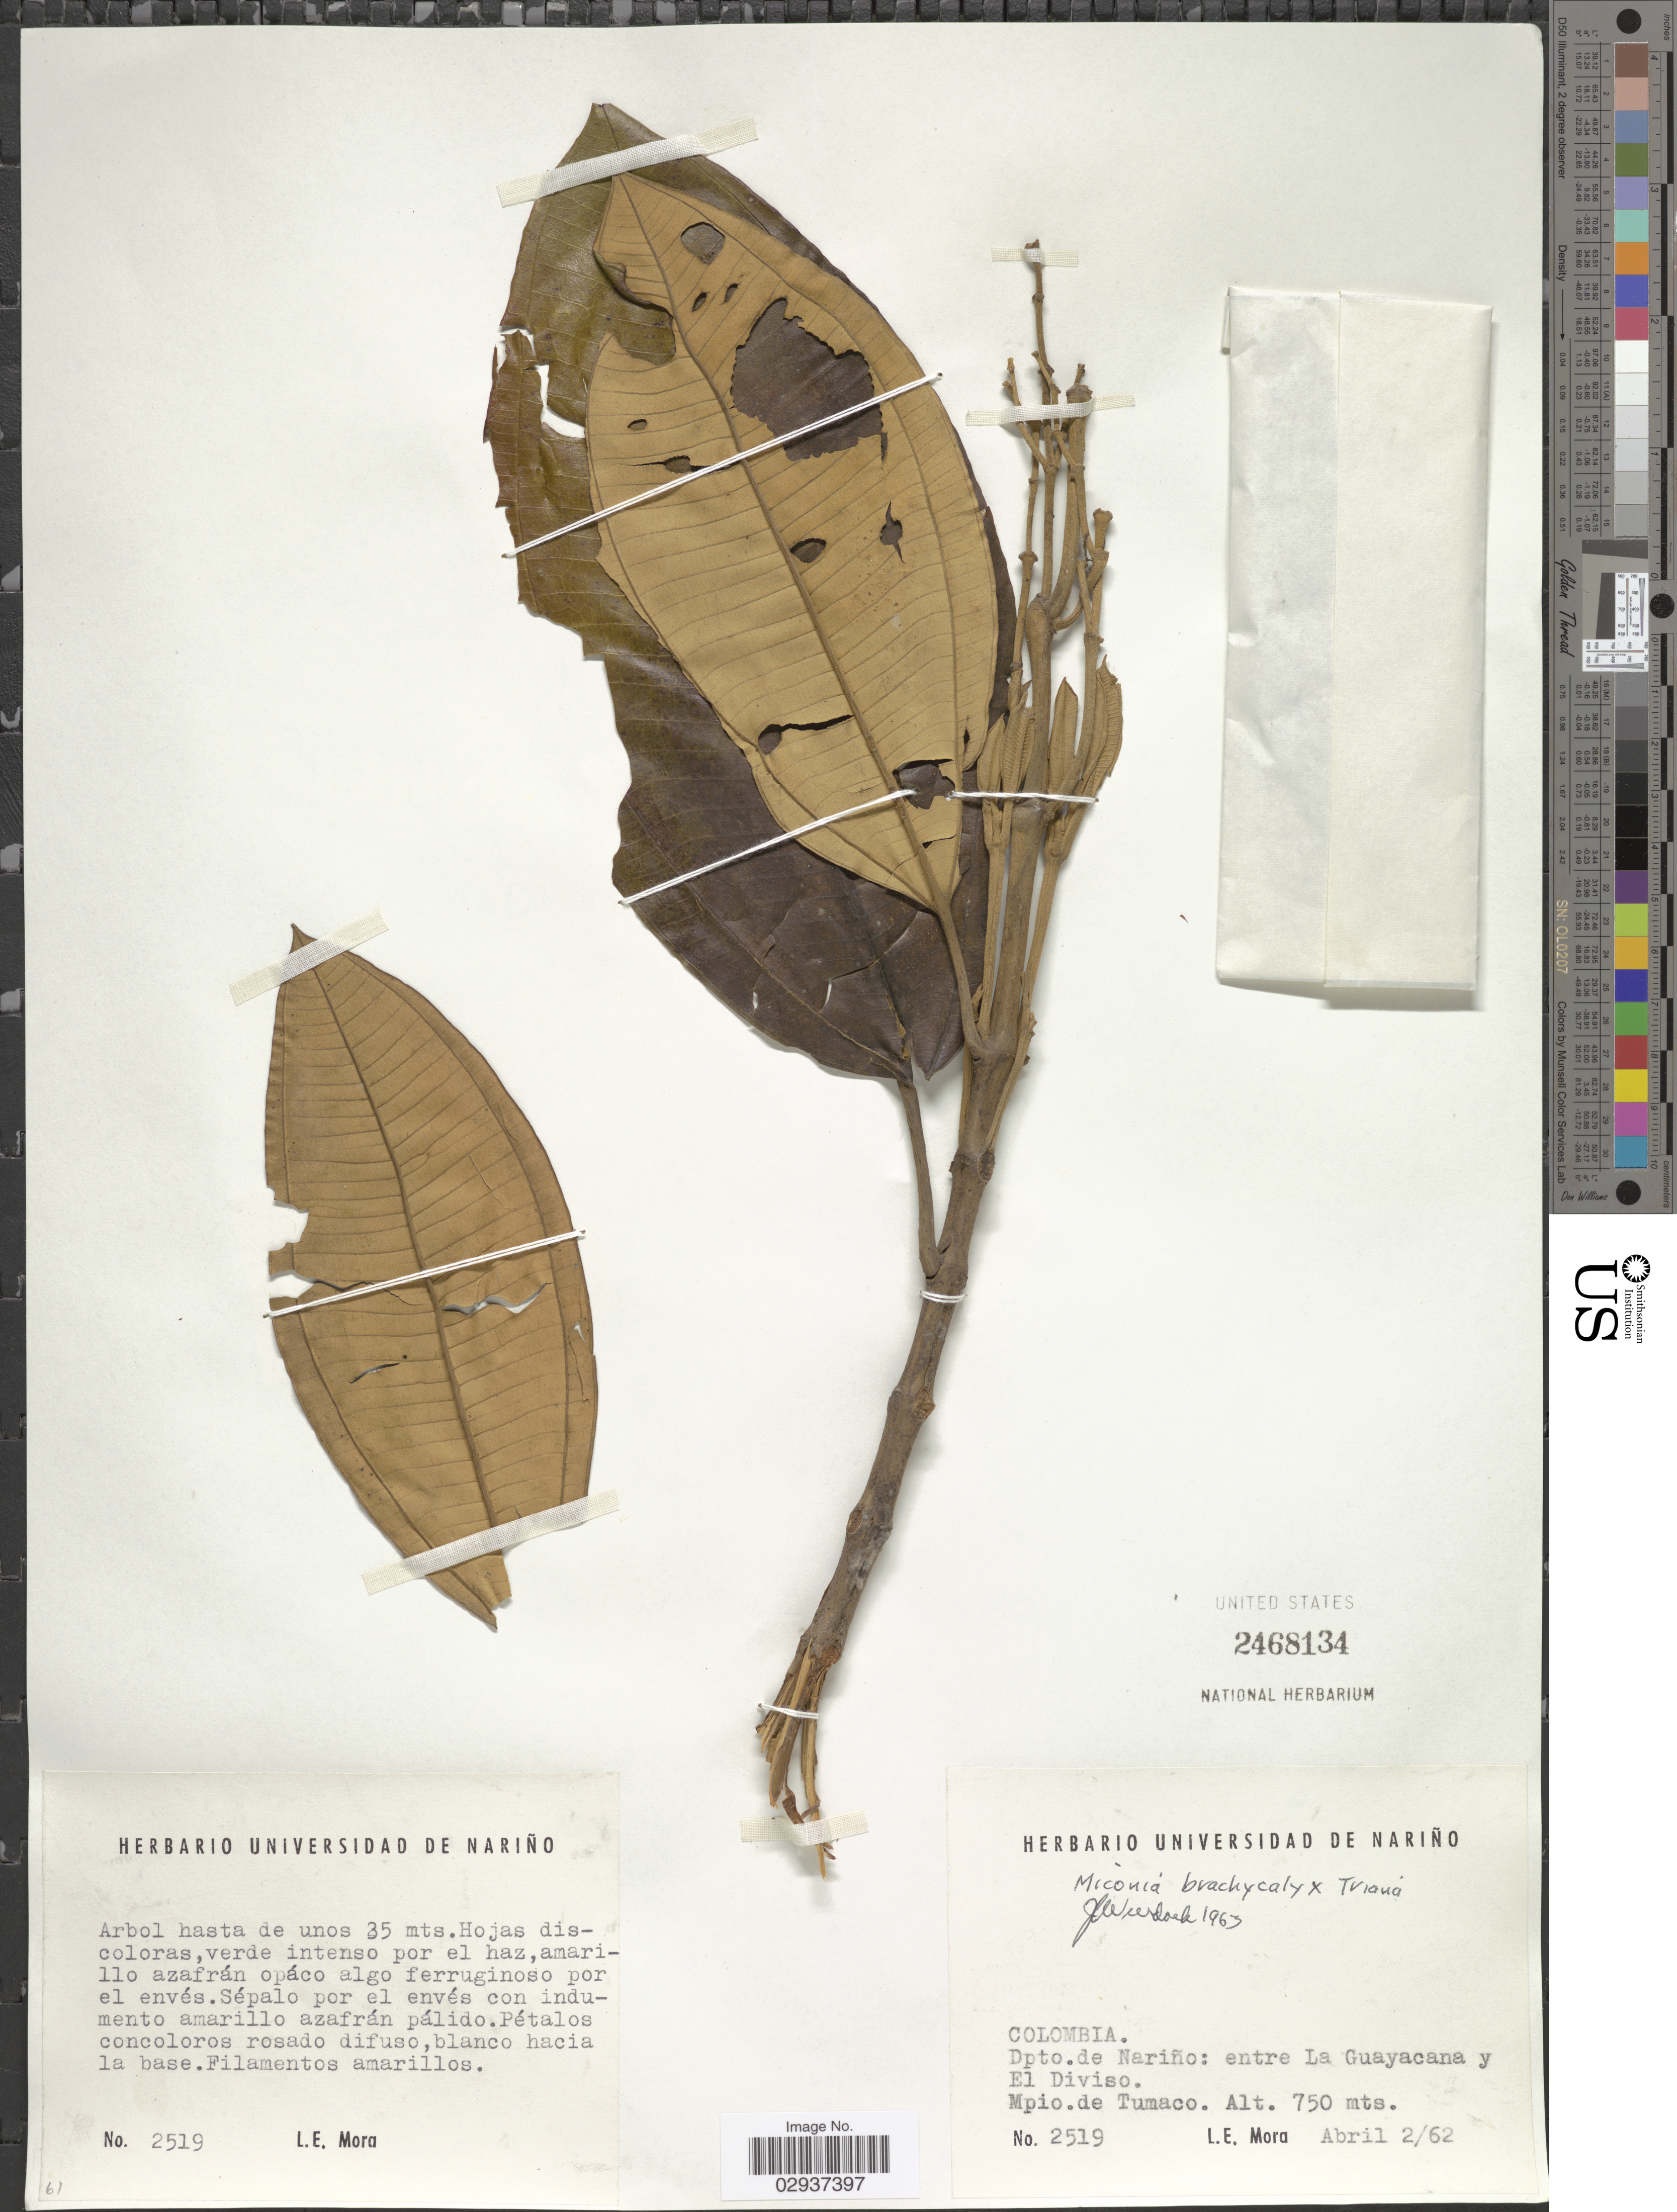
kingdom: Plantae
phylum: Tracheophyta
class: Magnoliopsida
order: Myrtales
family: Melastomataceae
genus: Miconia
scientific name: Miconia centronioides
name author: Gleason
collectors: L. Mora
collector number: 2519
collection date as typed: Transcribed d/m/y: 2/4/62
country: Colombia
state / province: Nariño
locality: Dpto. de Nariño: entre La Guayacana y El Diviso. Mpio. de Tumaco.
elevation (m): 750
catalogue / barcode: US 2468134